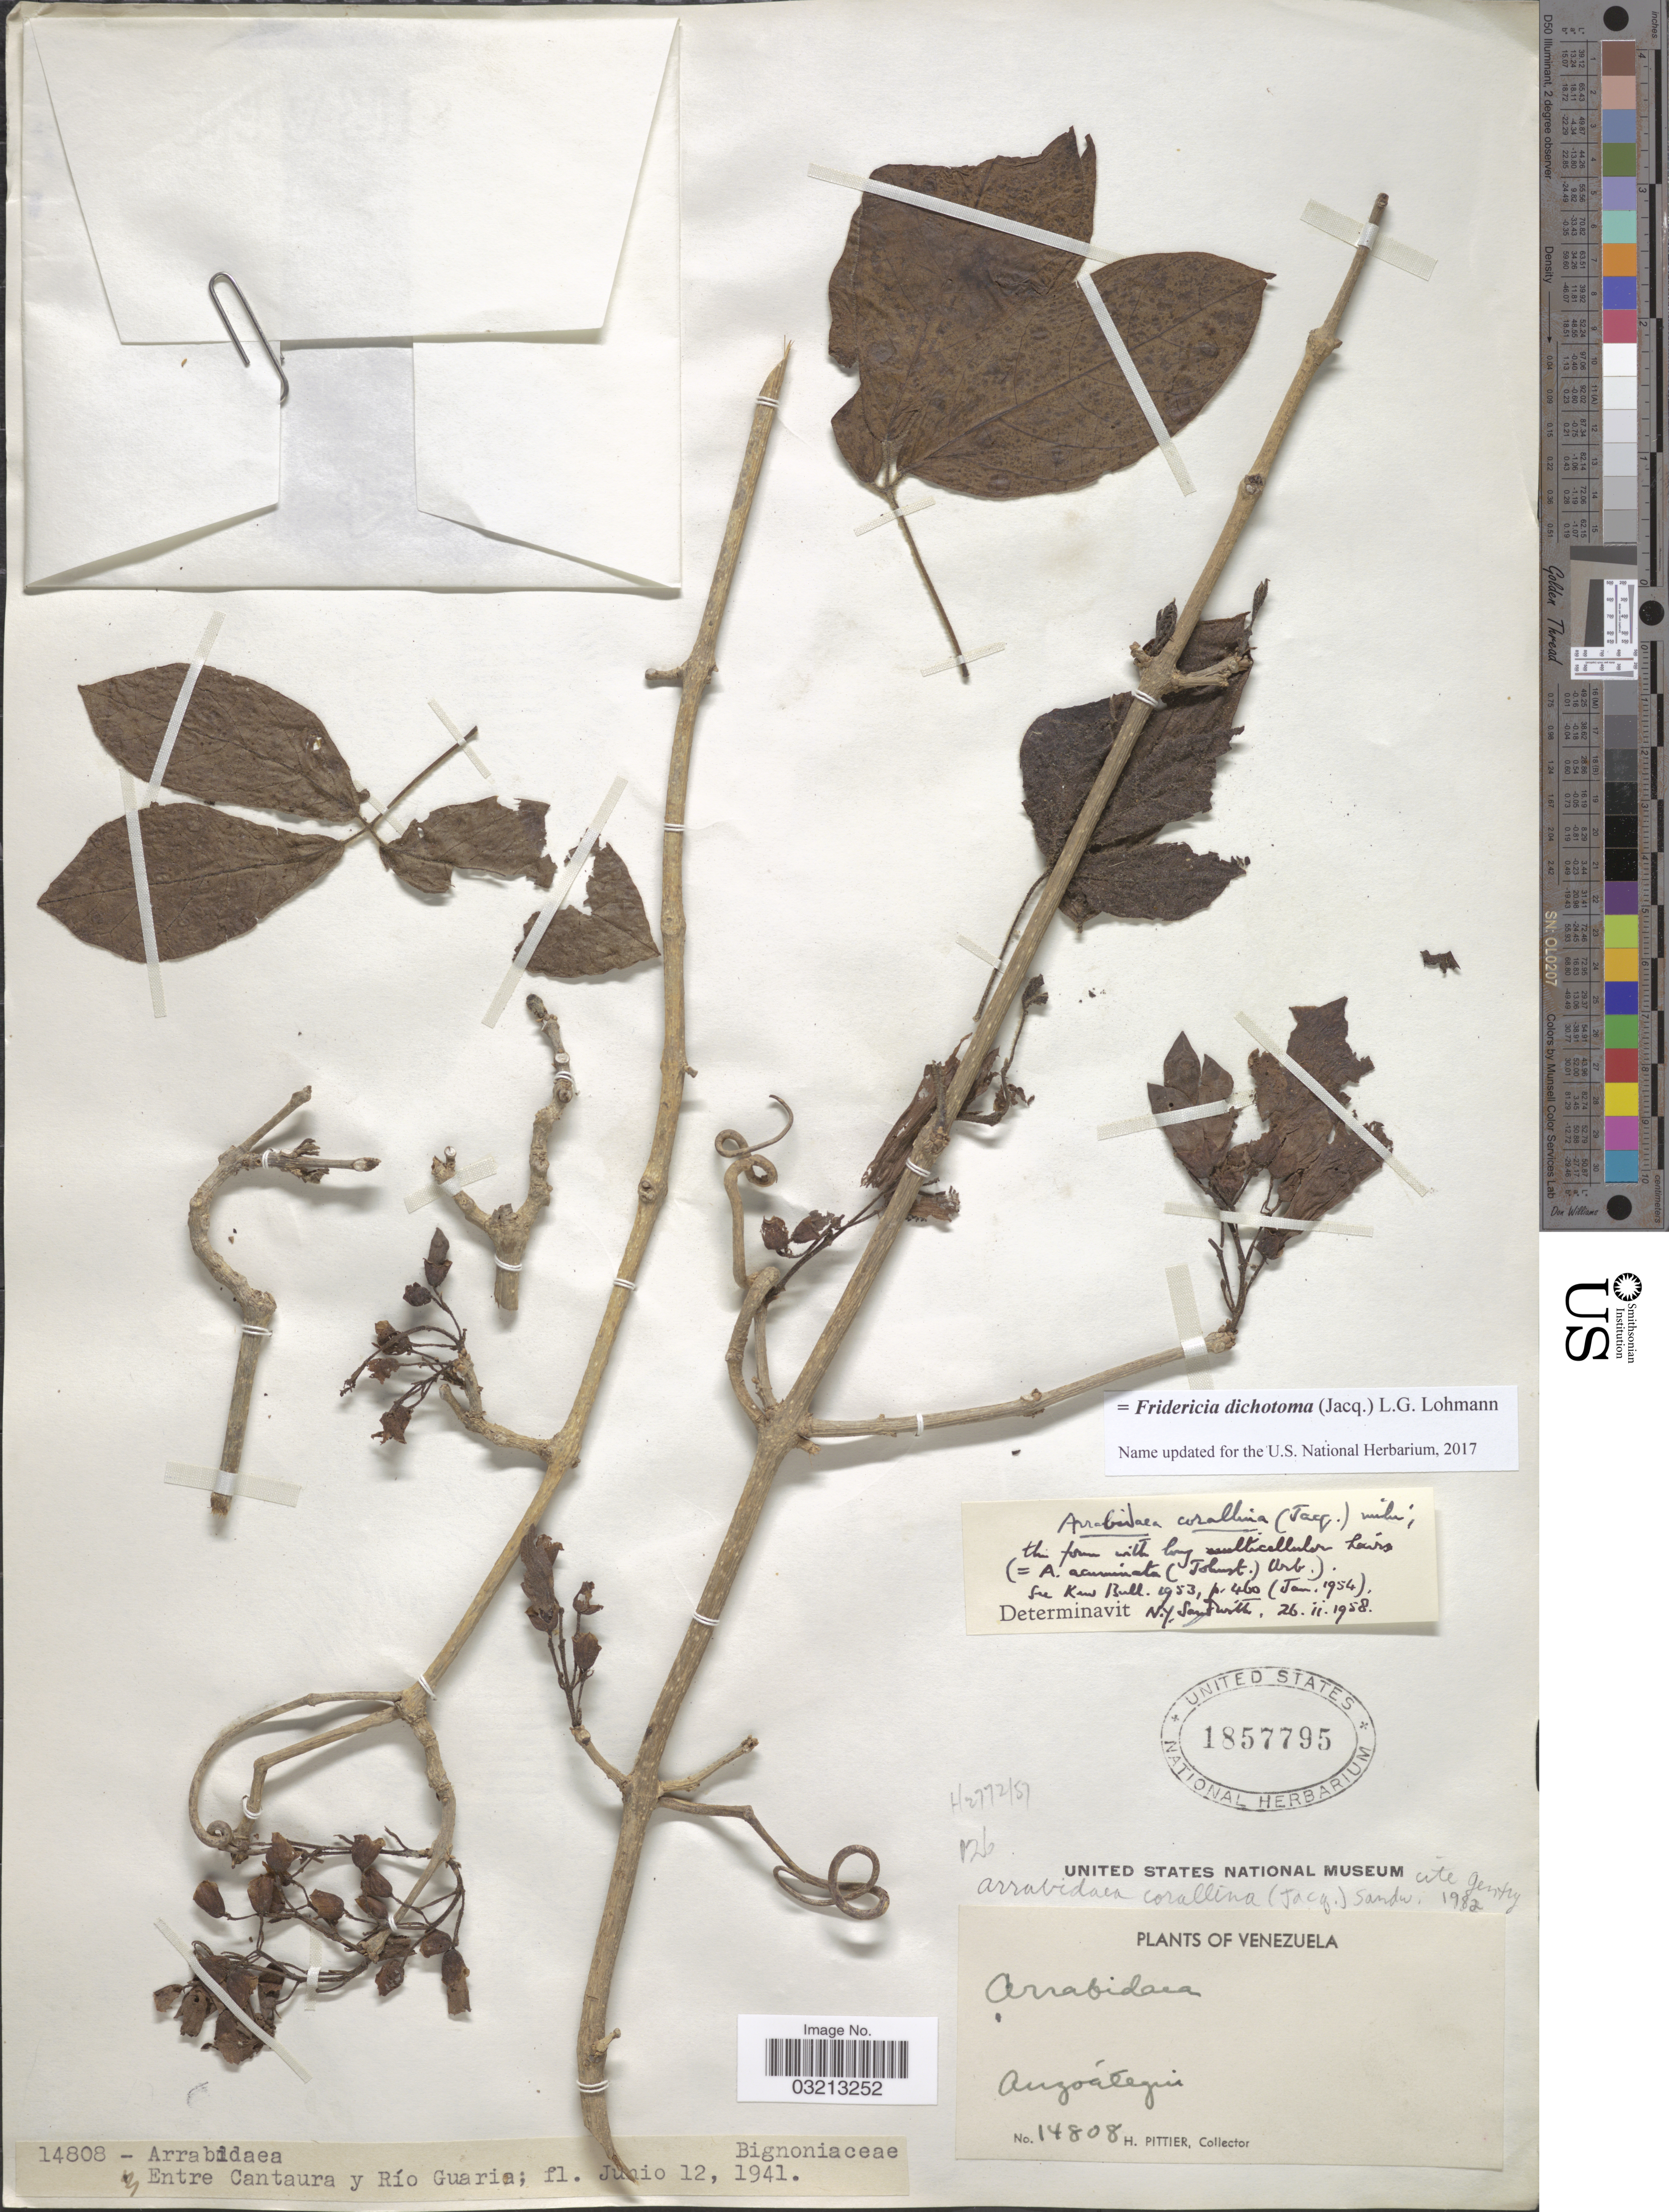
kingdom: Plantae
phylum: Tracheophyta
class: Magnoliopsida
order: Lamiales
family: Bignoniaceae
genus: Fridericia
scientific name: Fridericia dichotoma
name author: (Jacq.) L.G. Lohmann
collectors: H. F. Pittier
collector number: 14808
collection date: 1941-06-12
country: Venezuela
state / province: Anzoategui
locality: Entre Cantaura y Río Guaria.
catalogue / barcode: US 1857795